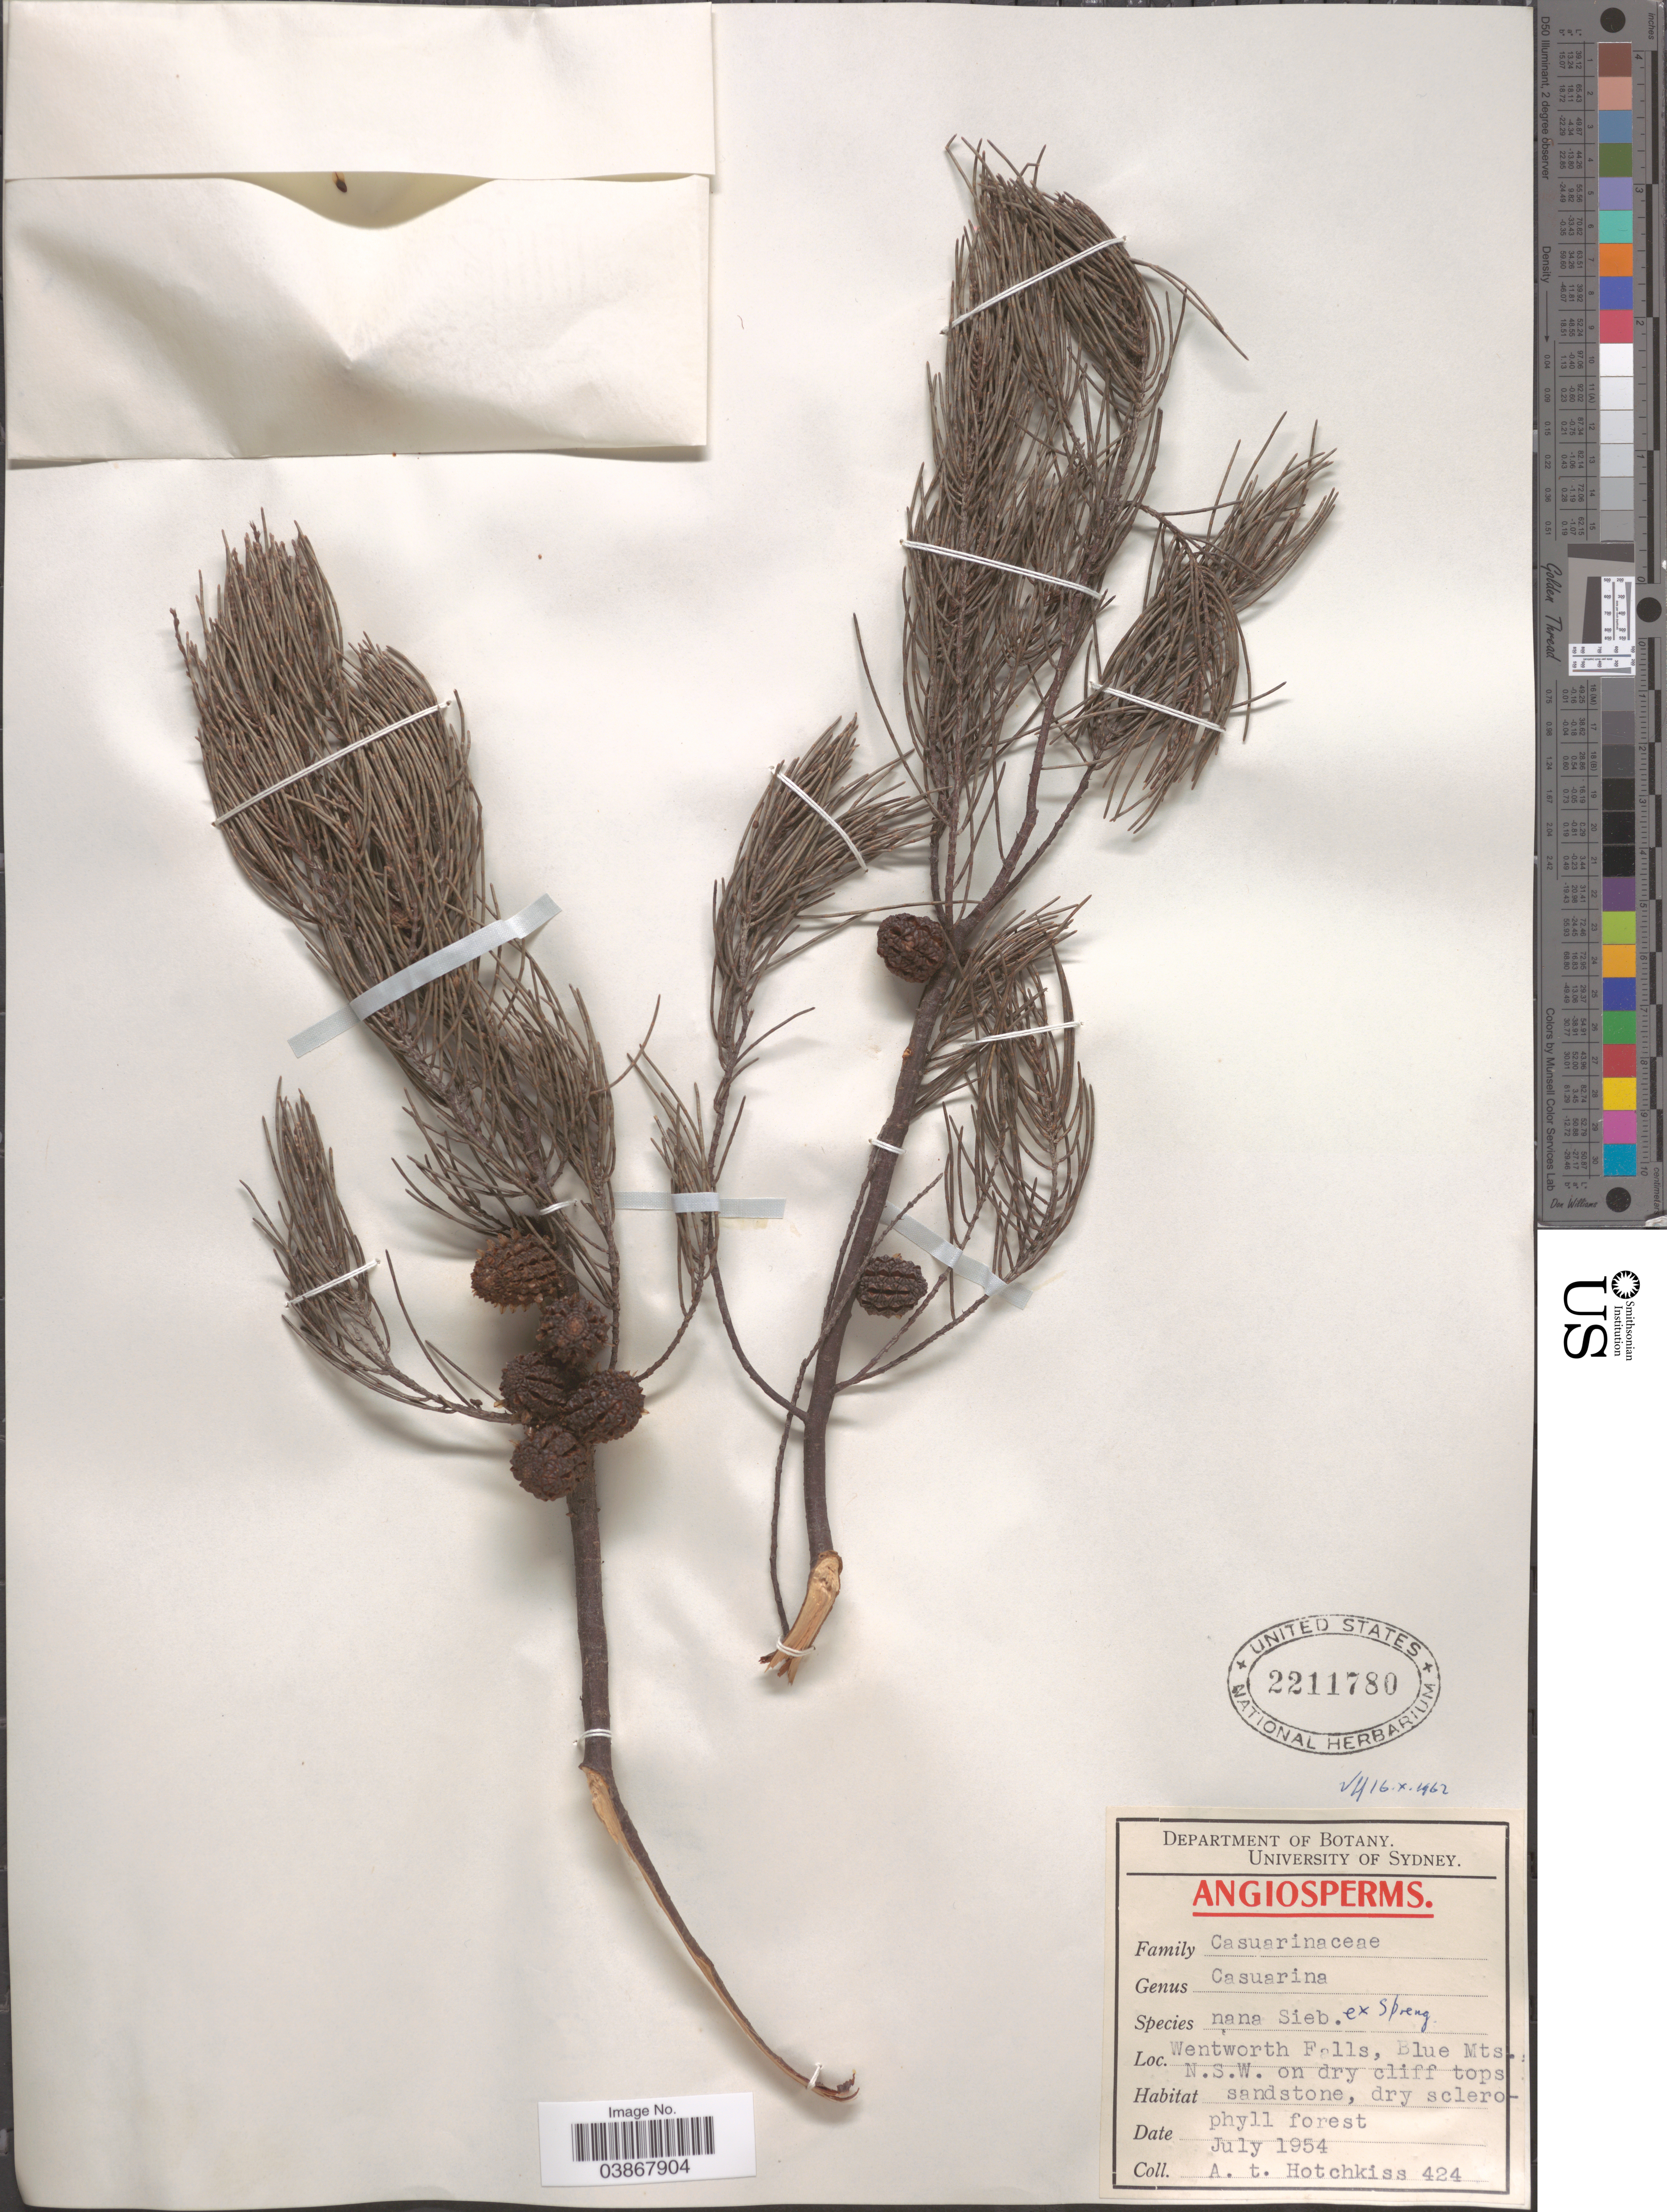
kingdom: Plantae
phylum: Tracheophyta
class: Magnoliopsida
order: Fagales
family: Casuarinaceae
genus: Casuarina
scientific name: Casuarina nana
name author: Sieber ex Spreng.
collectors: A. Hotchkiss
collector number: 424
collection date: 1954-07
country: Australia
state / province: New South Wales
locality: Wentworth Falls, Blue Mts.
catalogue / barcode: US 2211780